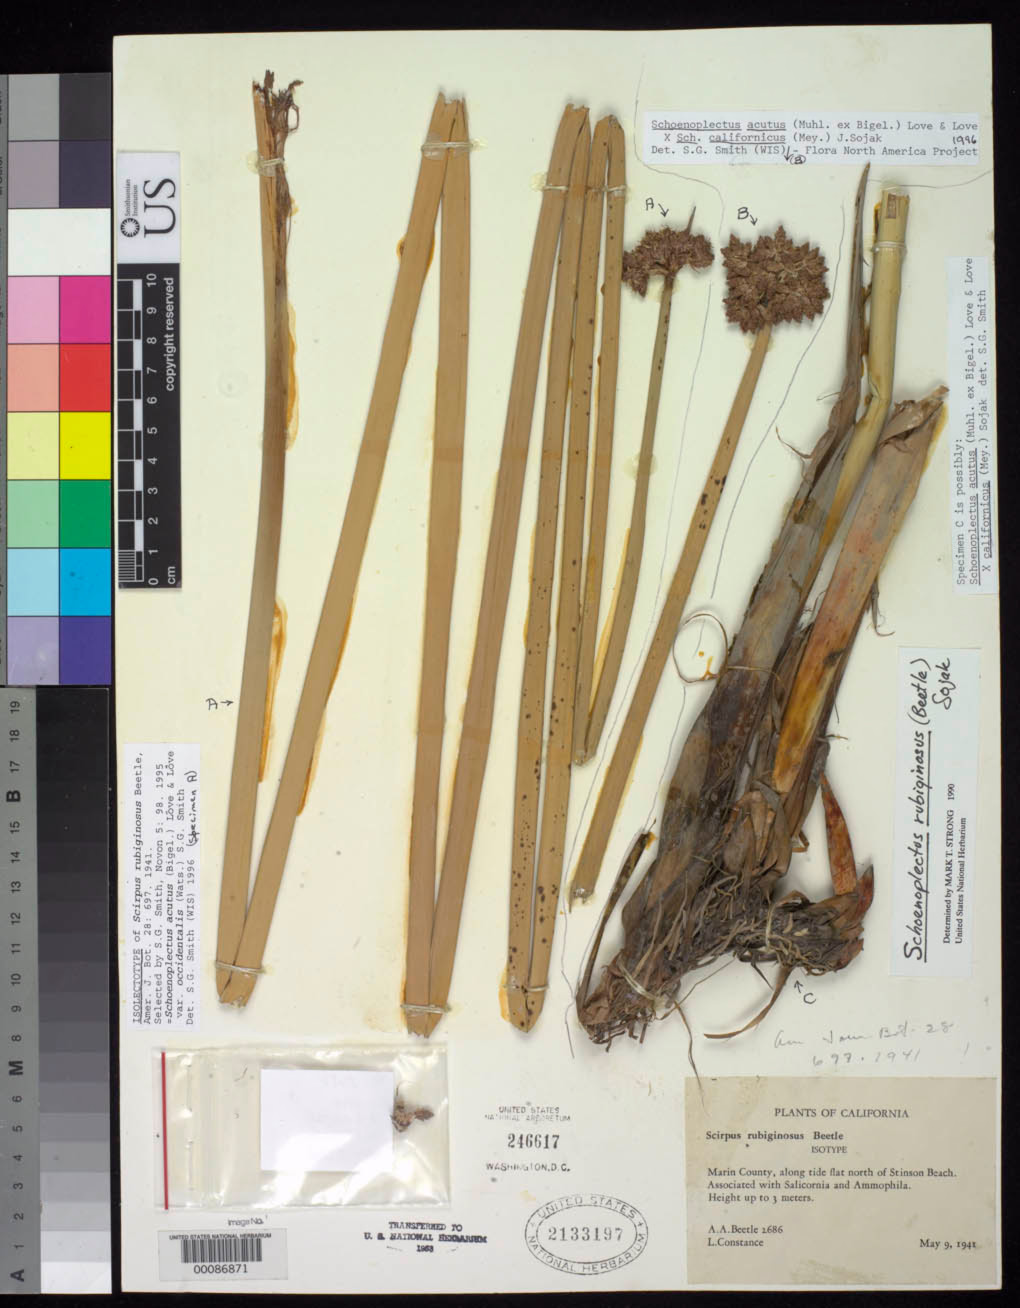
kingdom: Plantae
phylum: Tracheophyta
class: Liliopsida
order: Poales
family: Cyperaceae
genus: Scirpus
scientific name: Scirpus rubinginosus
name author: Beetle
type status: Isolectotype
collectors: A. A. Beetle & L. Constance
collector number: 2686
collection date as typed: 09 May 1941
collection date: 1941-05-09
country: United States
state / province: California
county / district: Marin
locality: Along tide flat N of Stimson Beach.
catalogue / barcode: US 2133197